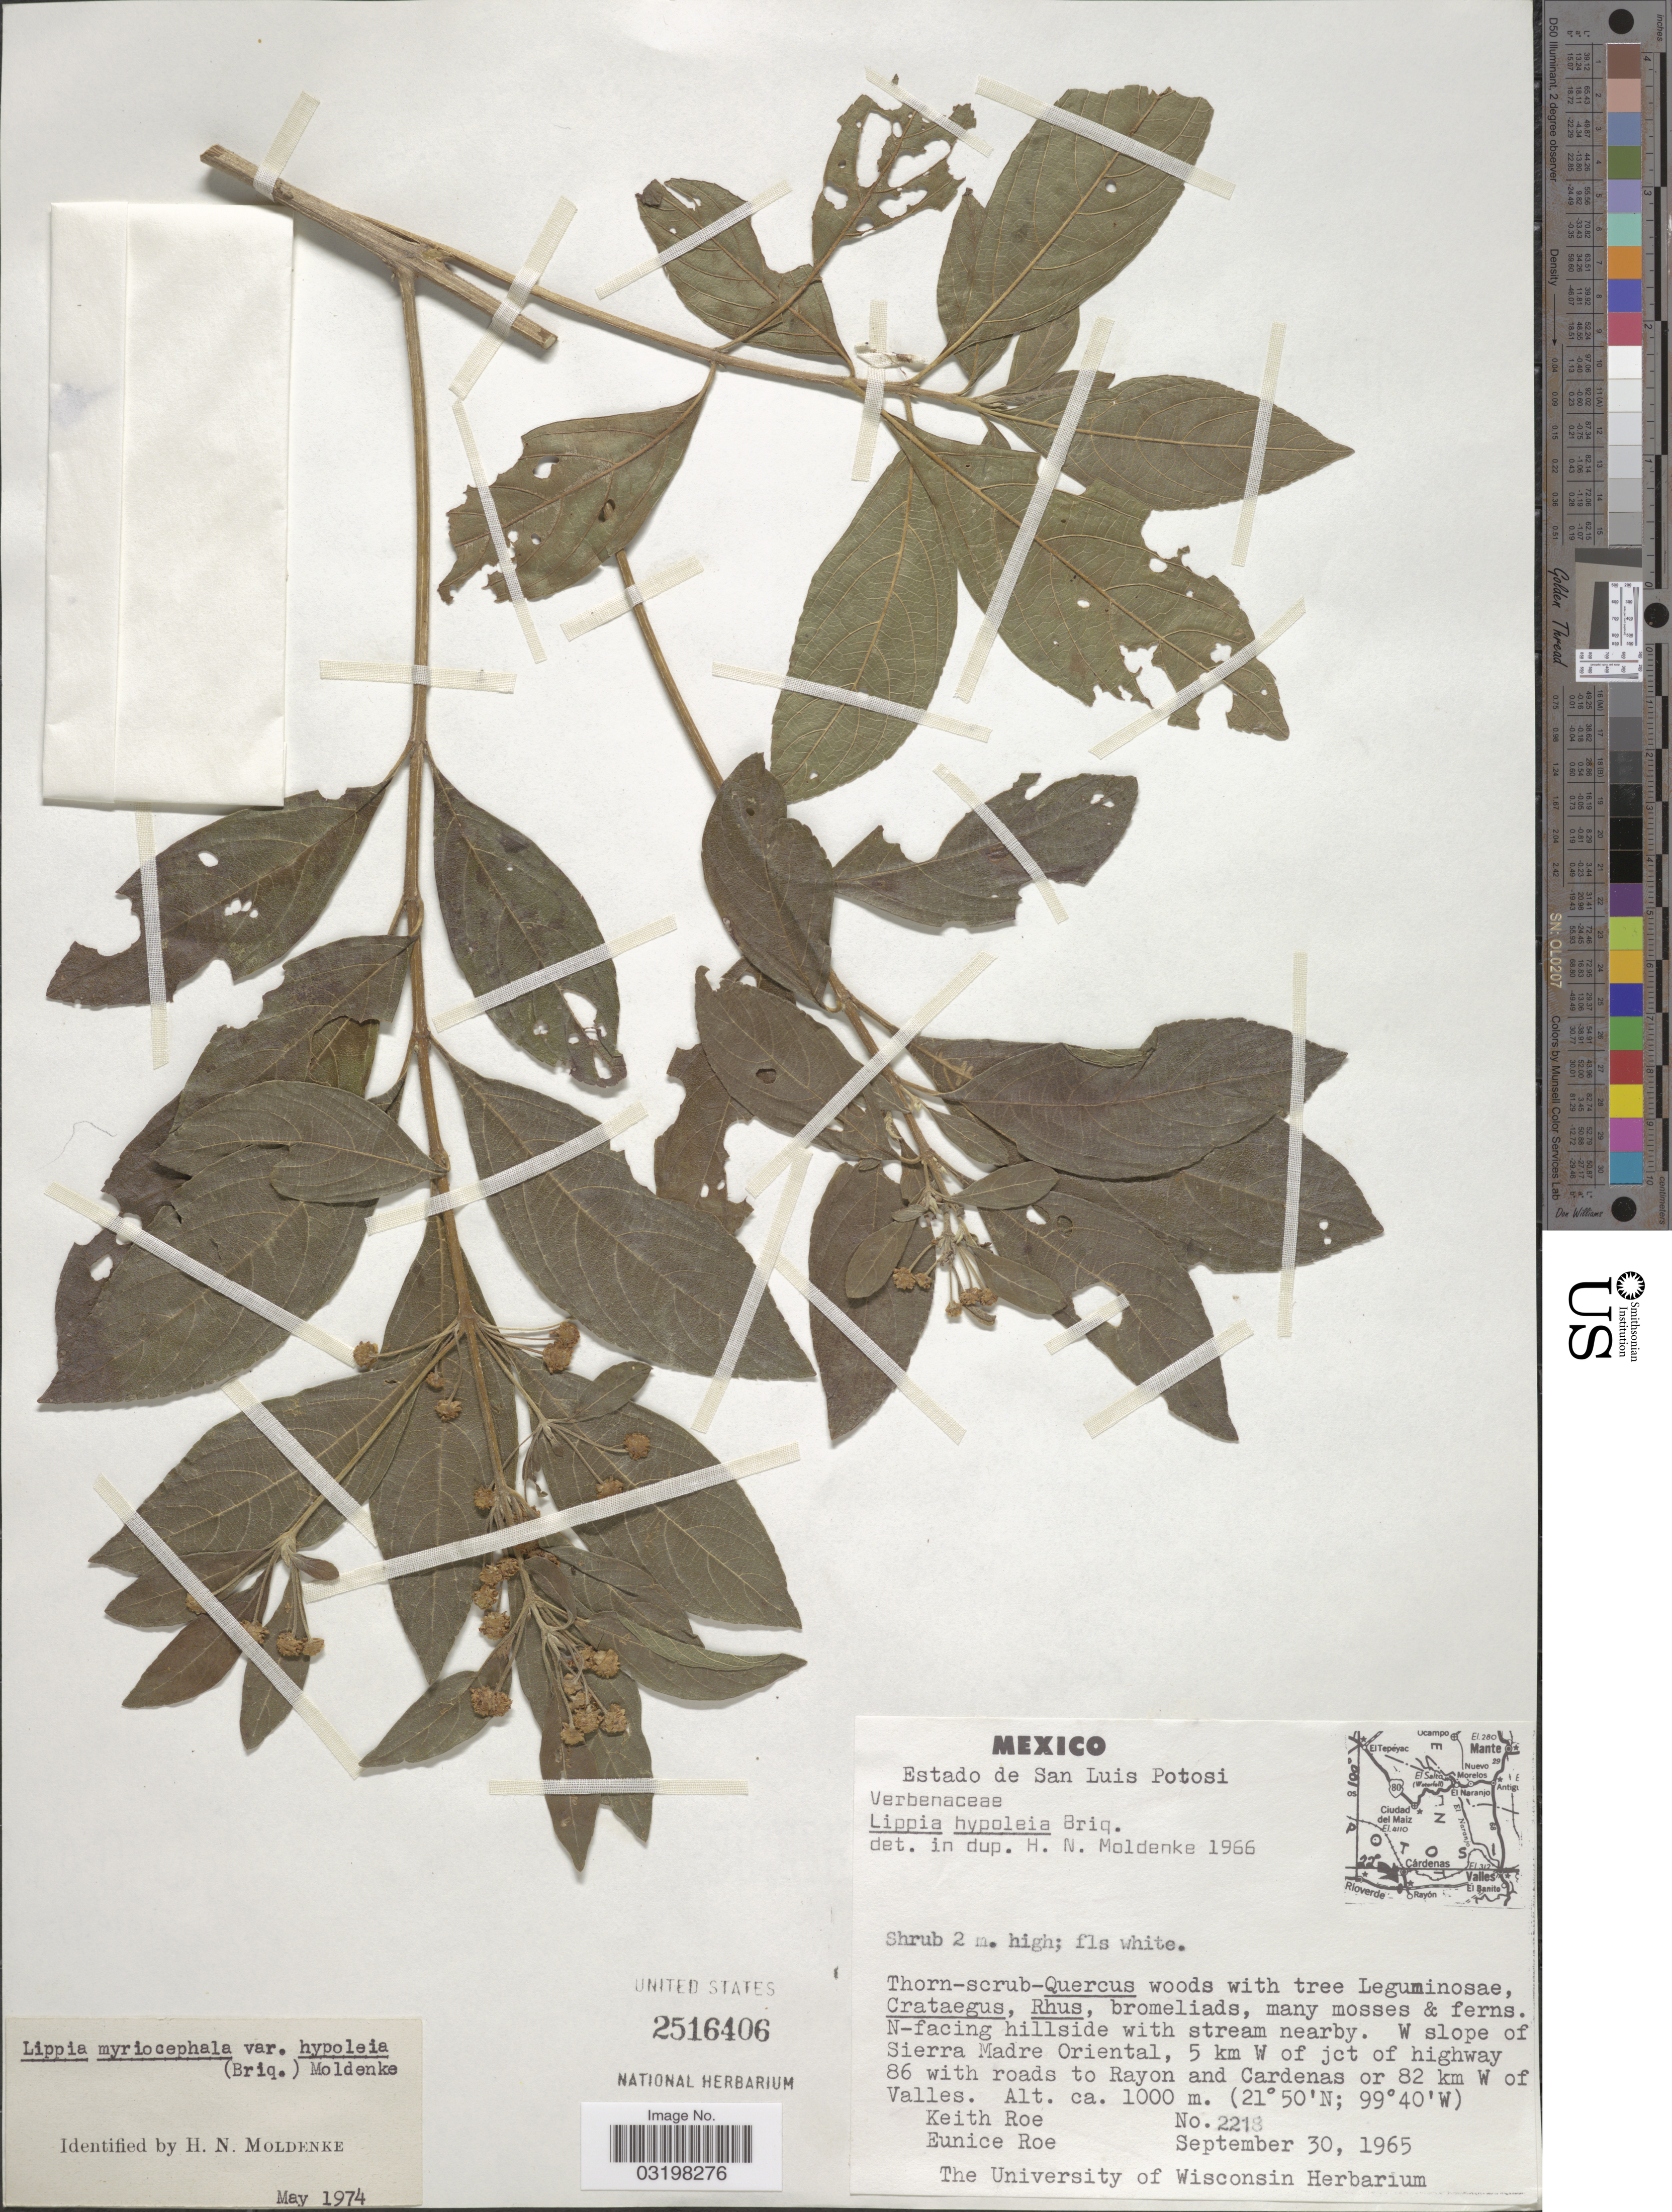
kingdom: Plantae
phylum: Tracheophyta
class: Magnoliopsida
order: Lamiales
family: Verbenaceae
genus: Lippia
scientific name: Lippia myriocephala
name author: Schltdl. & Cham.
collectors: K. E. Roe & E. Roe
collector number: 2218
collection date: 1965-09-30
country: Mexico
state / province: San Luis Potosí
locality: N-facing hillside with stream nearby. W slope of Sierra Madre Oriental, 5 km W of jct of highway 86 with roads to Rayon and Cardenas or 82 km W of Valles.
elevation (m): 1000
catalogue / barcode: US 2516406